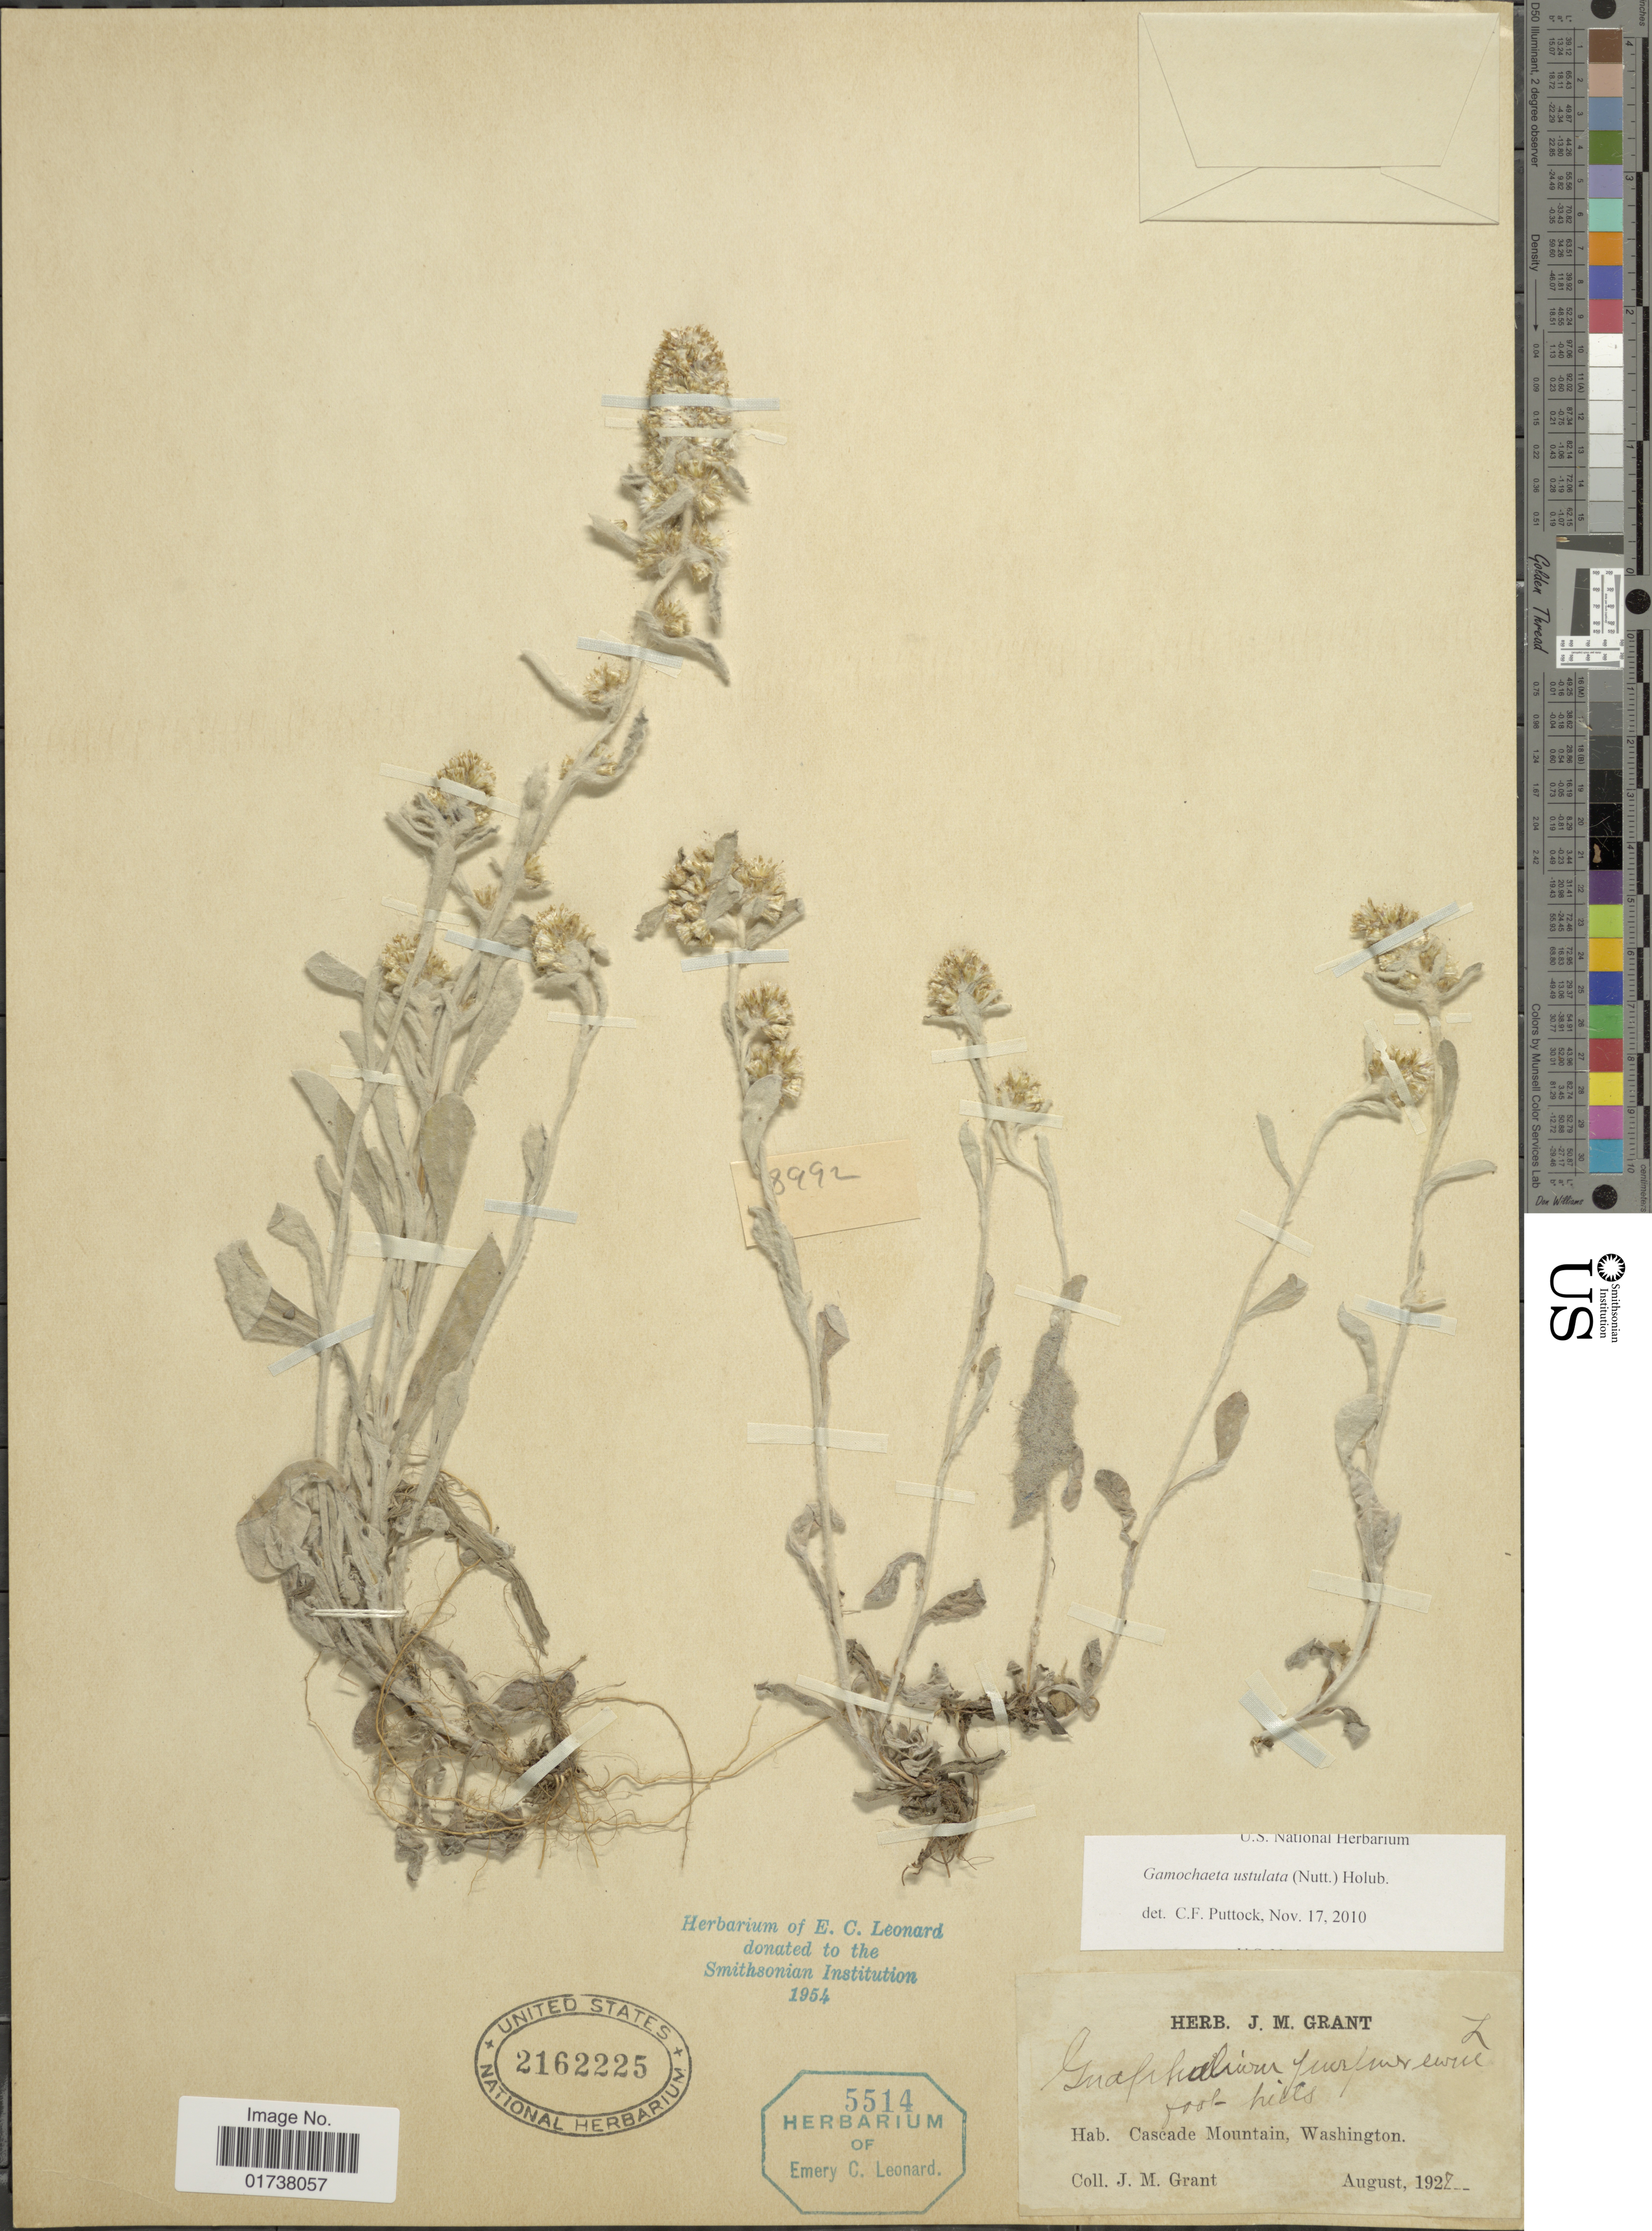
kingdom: Plantae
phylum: Tracheophyta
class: Magnoliopsida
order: Asterales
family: Asteraceae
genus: Gamochaeta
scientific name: Gamochaeta ustulata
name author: (Nutt.) Holub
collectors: J. M. Grant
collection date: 1927-08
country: United States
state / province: Washington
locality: Cascade Mountain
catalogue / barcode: US 2162225